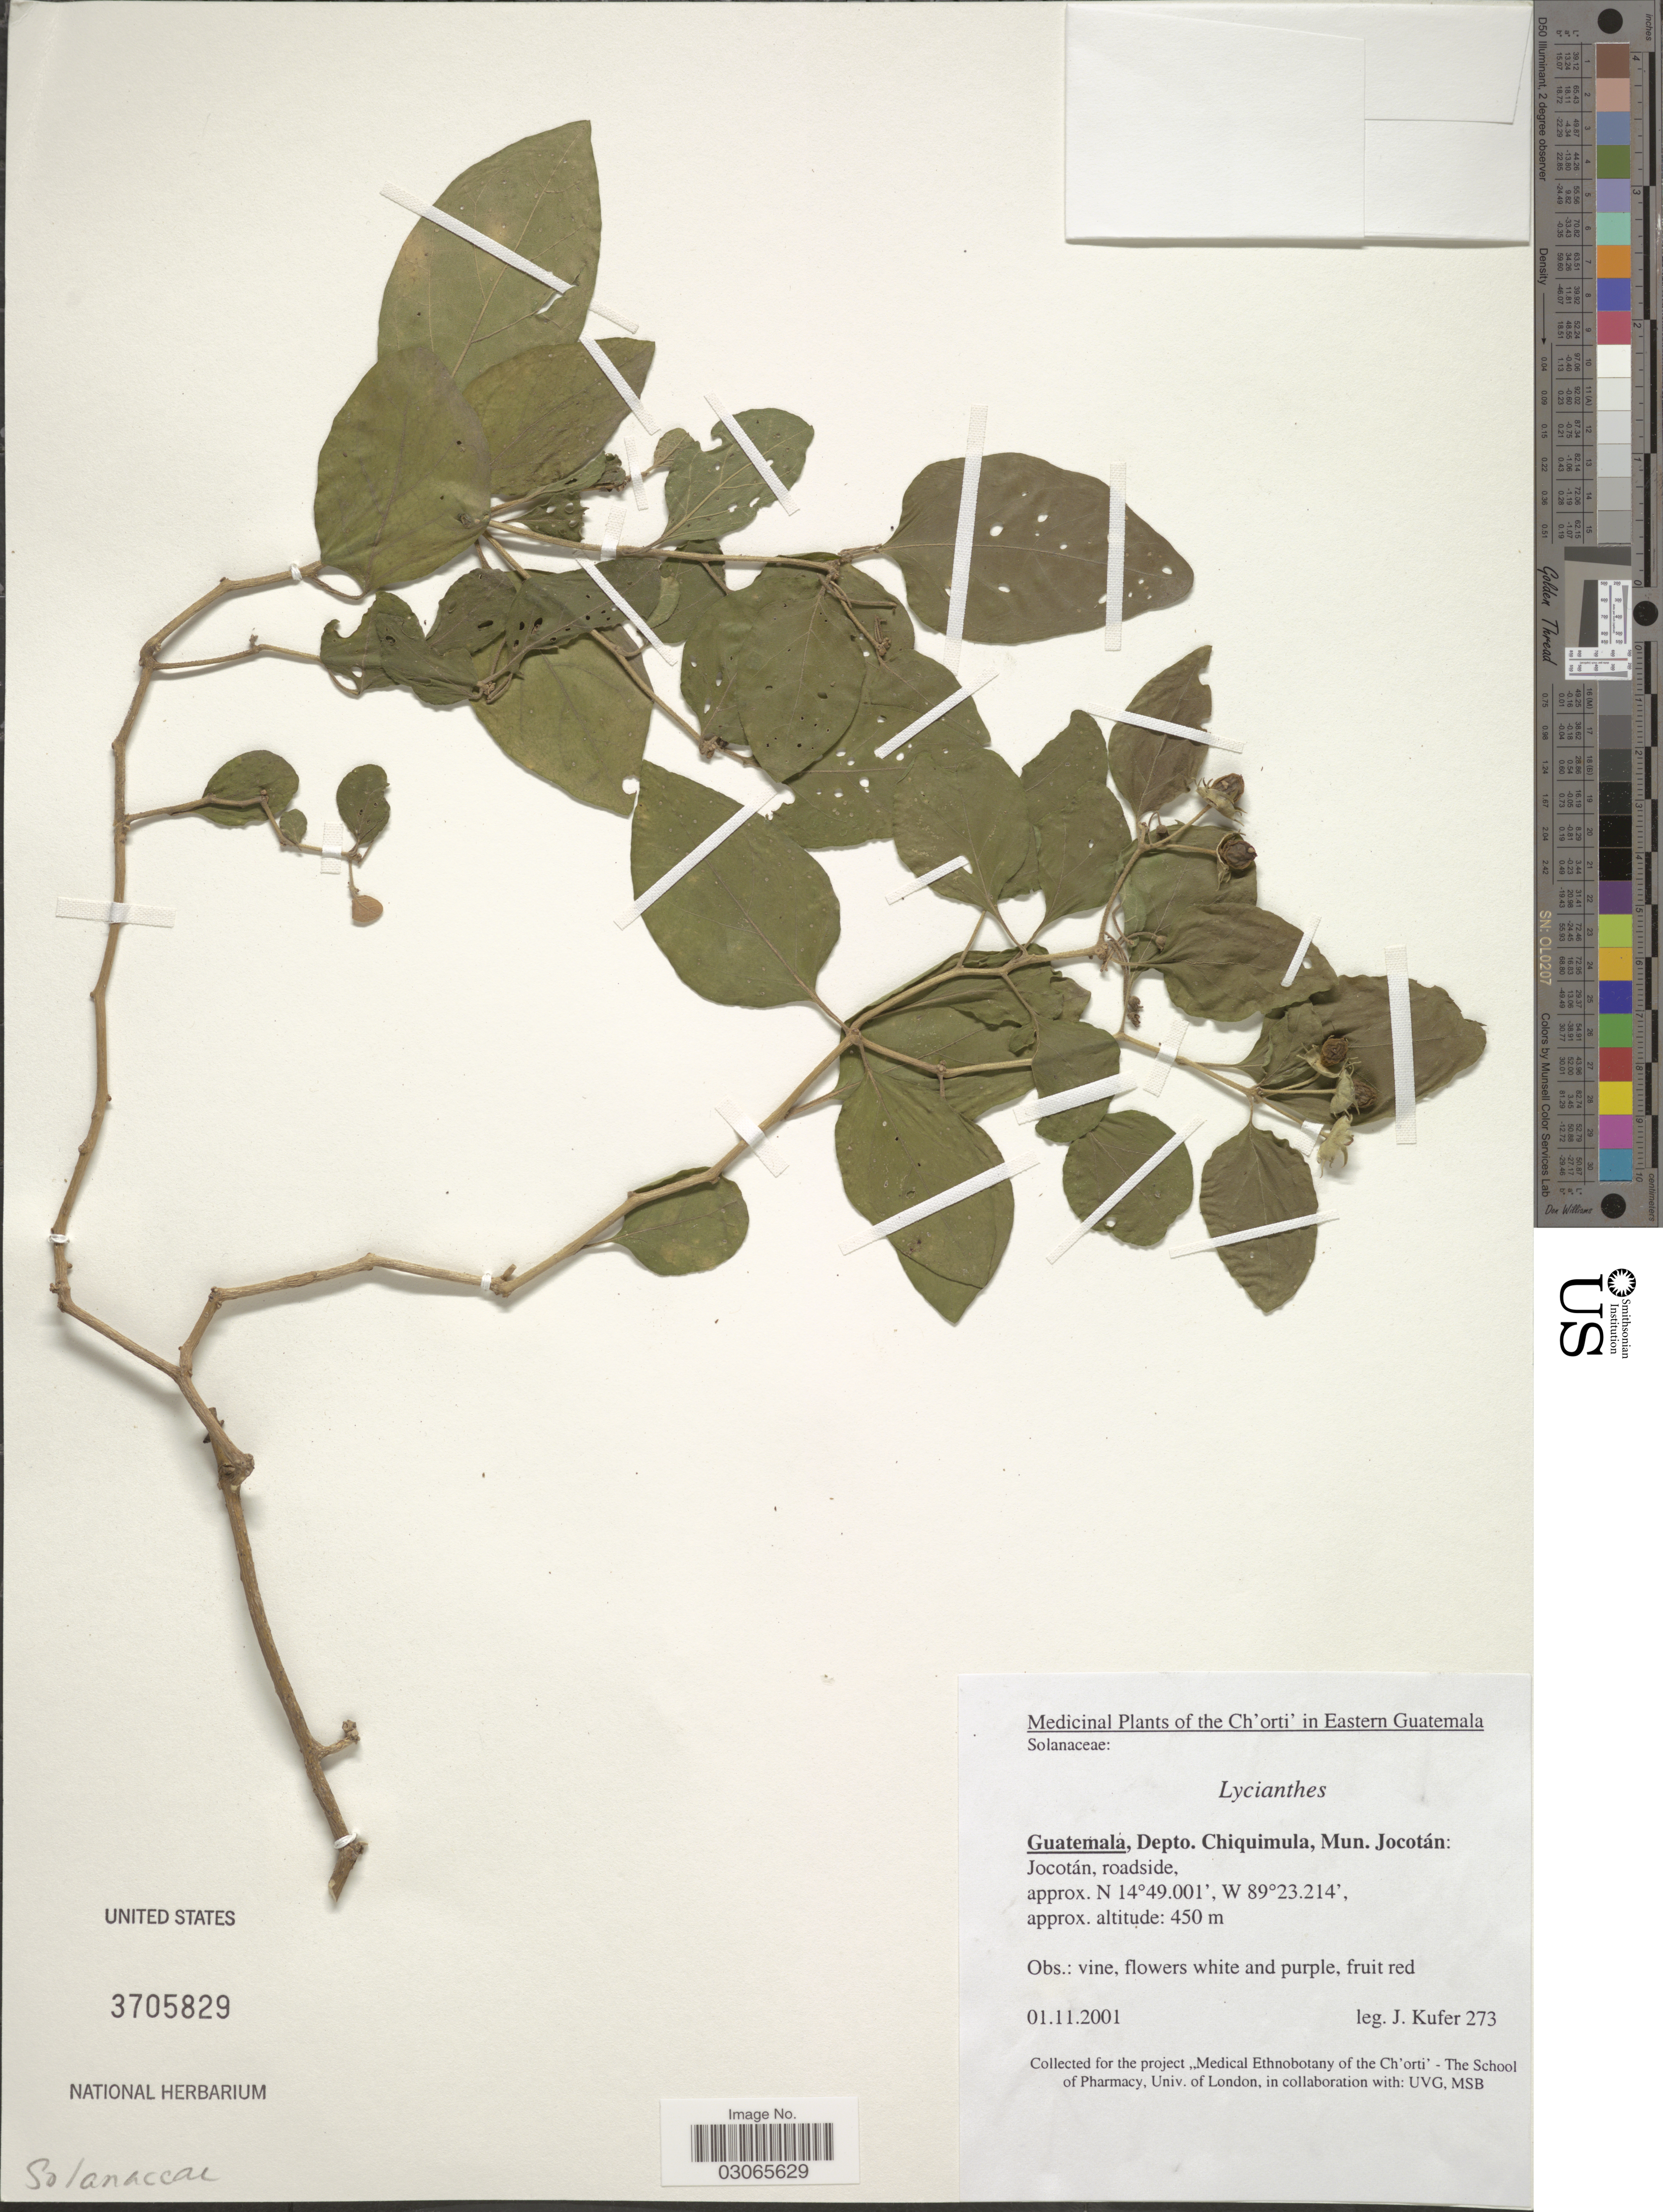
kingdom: Plantae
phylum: Tracheophyta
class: Magnoliopsida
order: Solanales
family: Solanaceae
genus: Lycianthes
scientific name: Lycianthes sp.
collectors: J. Kufer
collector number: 273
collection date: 2001-11-01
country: Guatemala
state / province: Chiquimula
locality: Ch'orti' in Eastern Guatemala. Depto. Chiquimala, Mun. Jocotán: Jocotán, roadside.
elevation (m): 450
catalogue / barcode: US 3705829